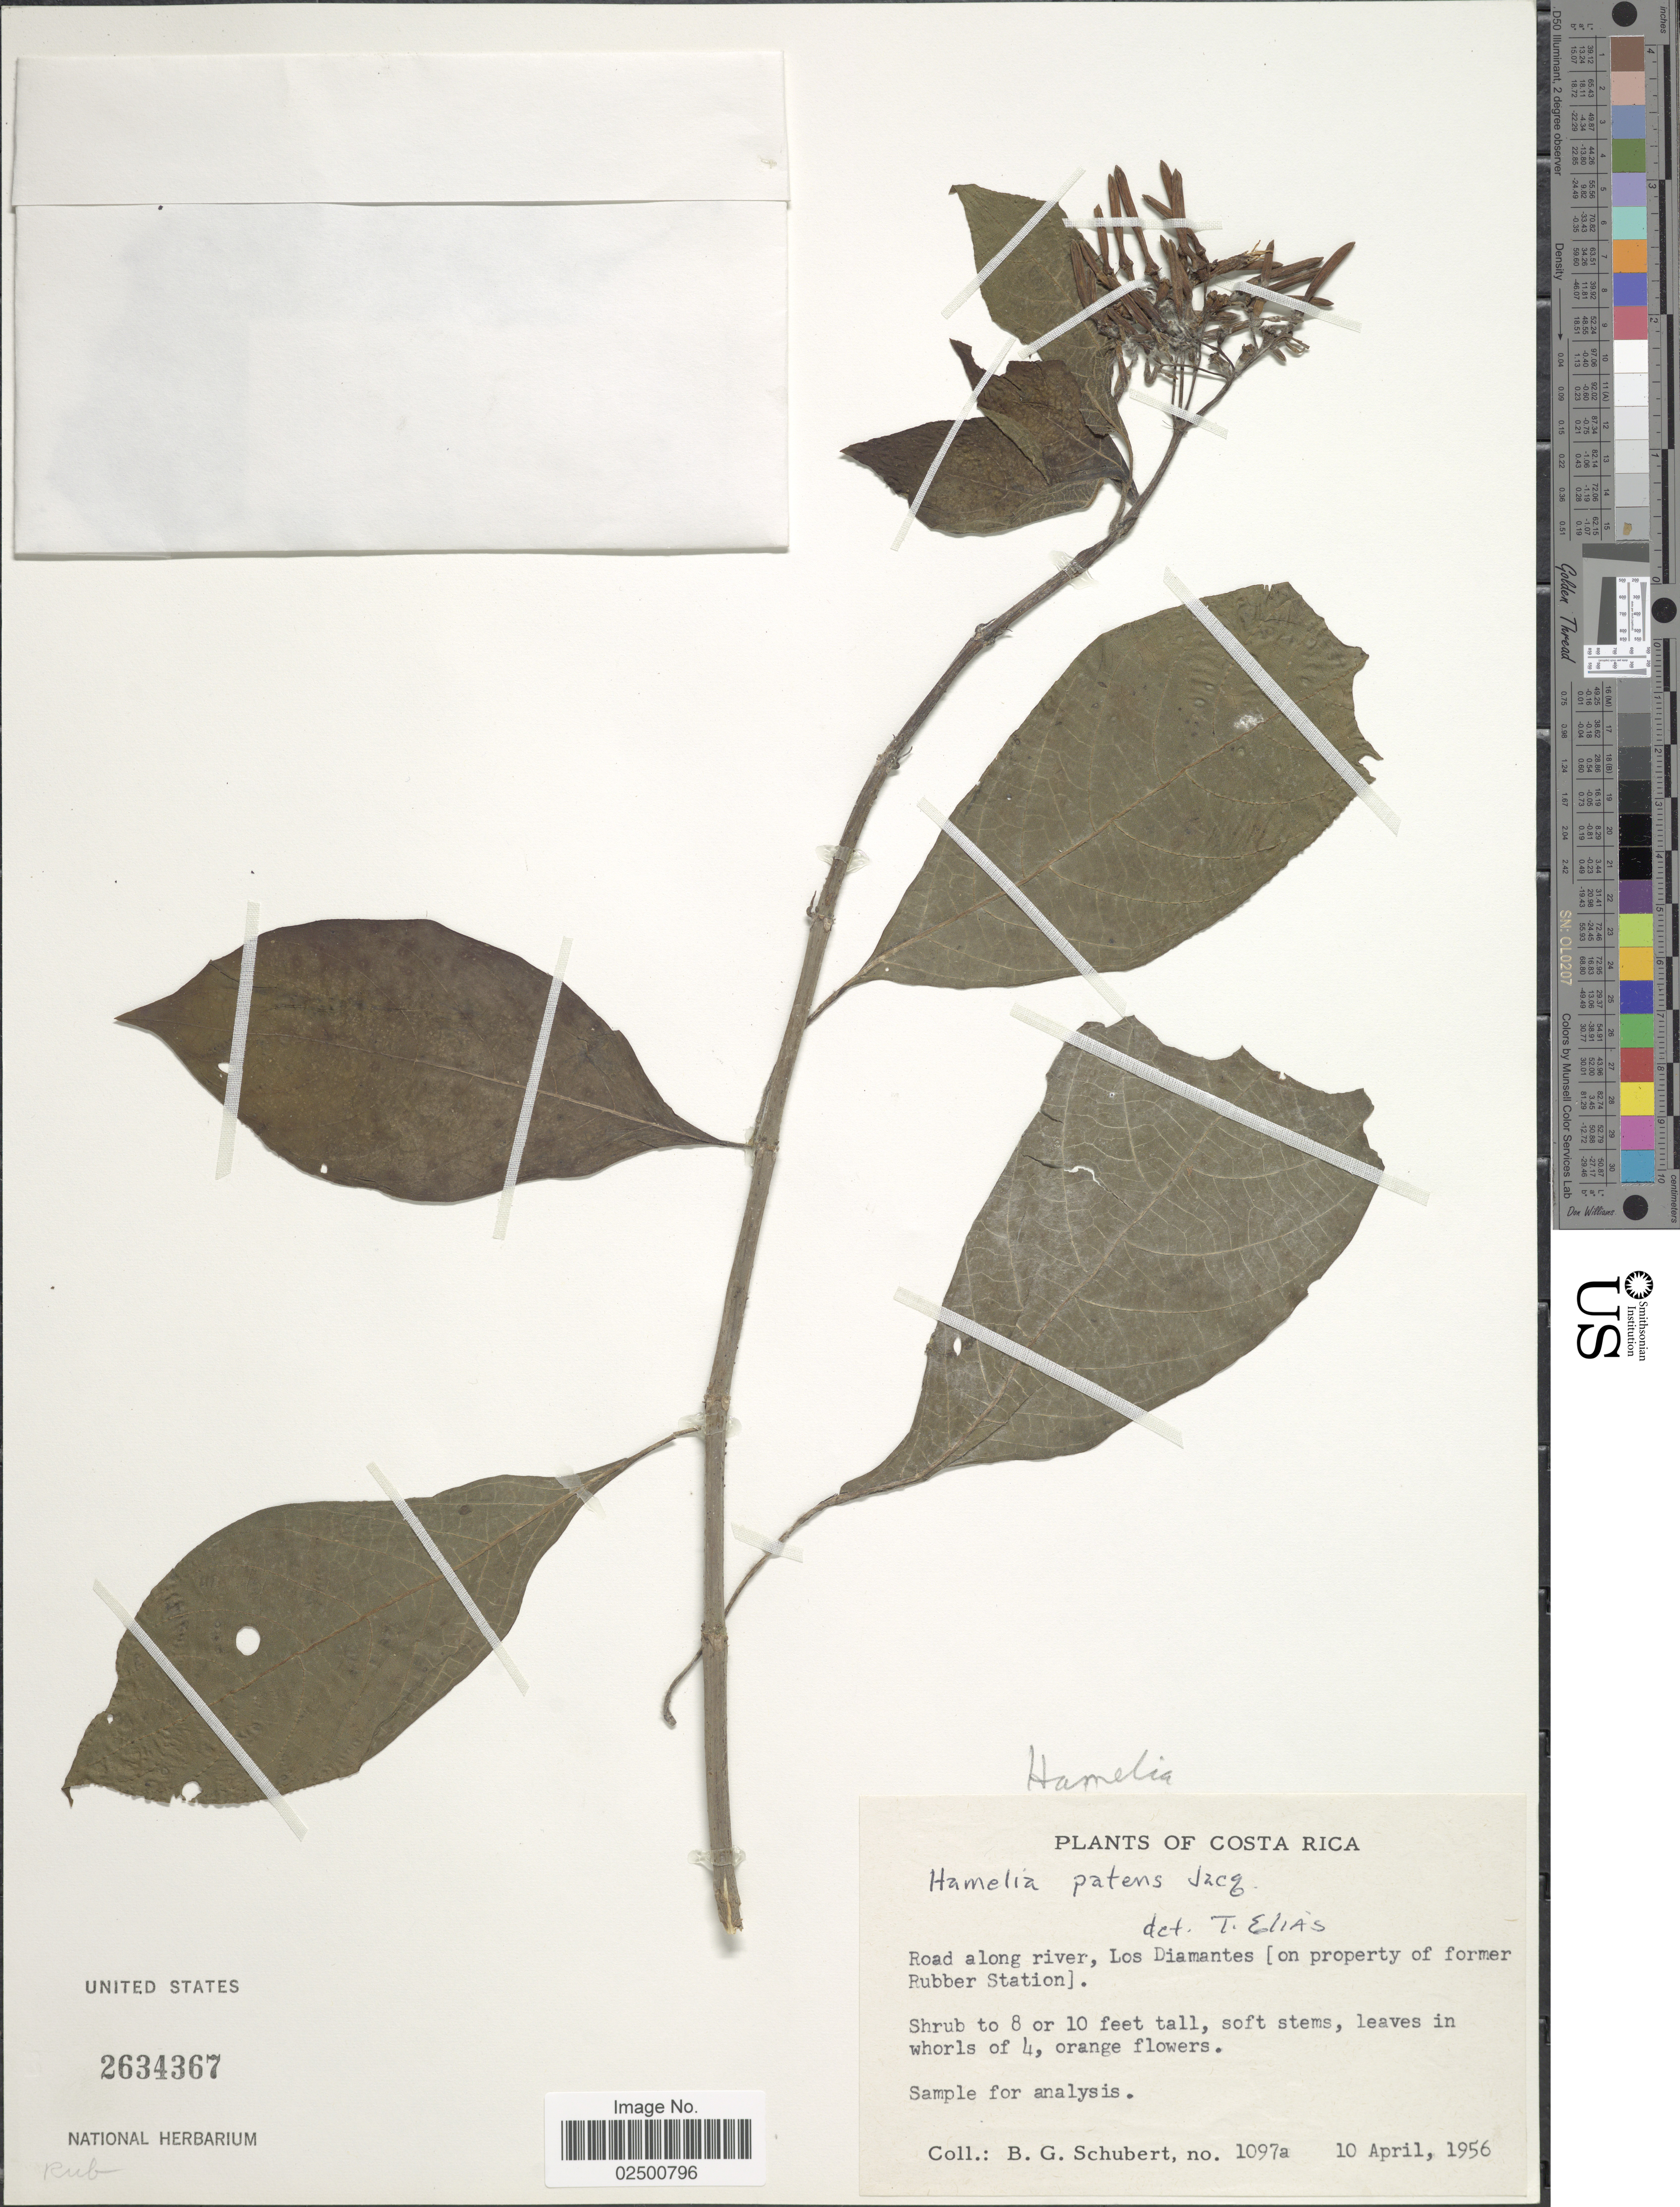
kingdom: Plantae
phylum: Tracheophyta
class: Magnoliopsida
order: Gentianales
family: Rubiaceae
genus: Hamelia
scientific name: Hamelia patens var. patens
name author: Jacq.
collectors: B. Schubert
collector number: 1097A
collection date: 1956-04-10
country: Costa Rica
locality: Road along river, Los Diamantes ( on property of former Rubber Station)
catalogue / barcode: US 2634367